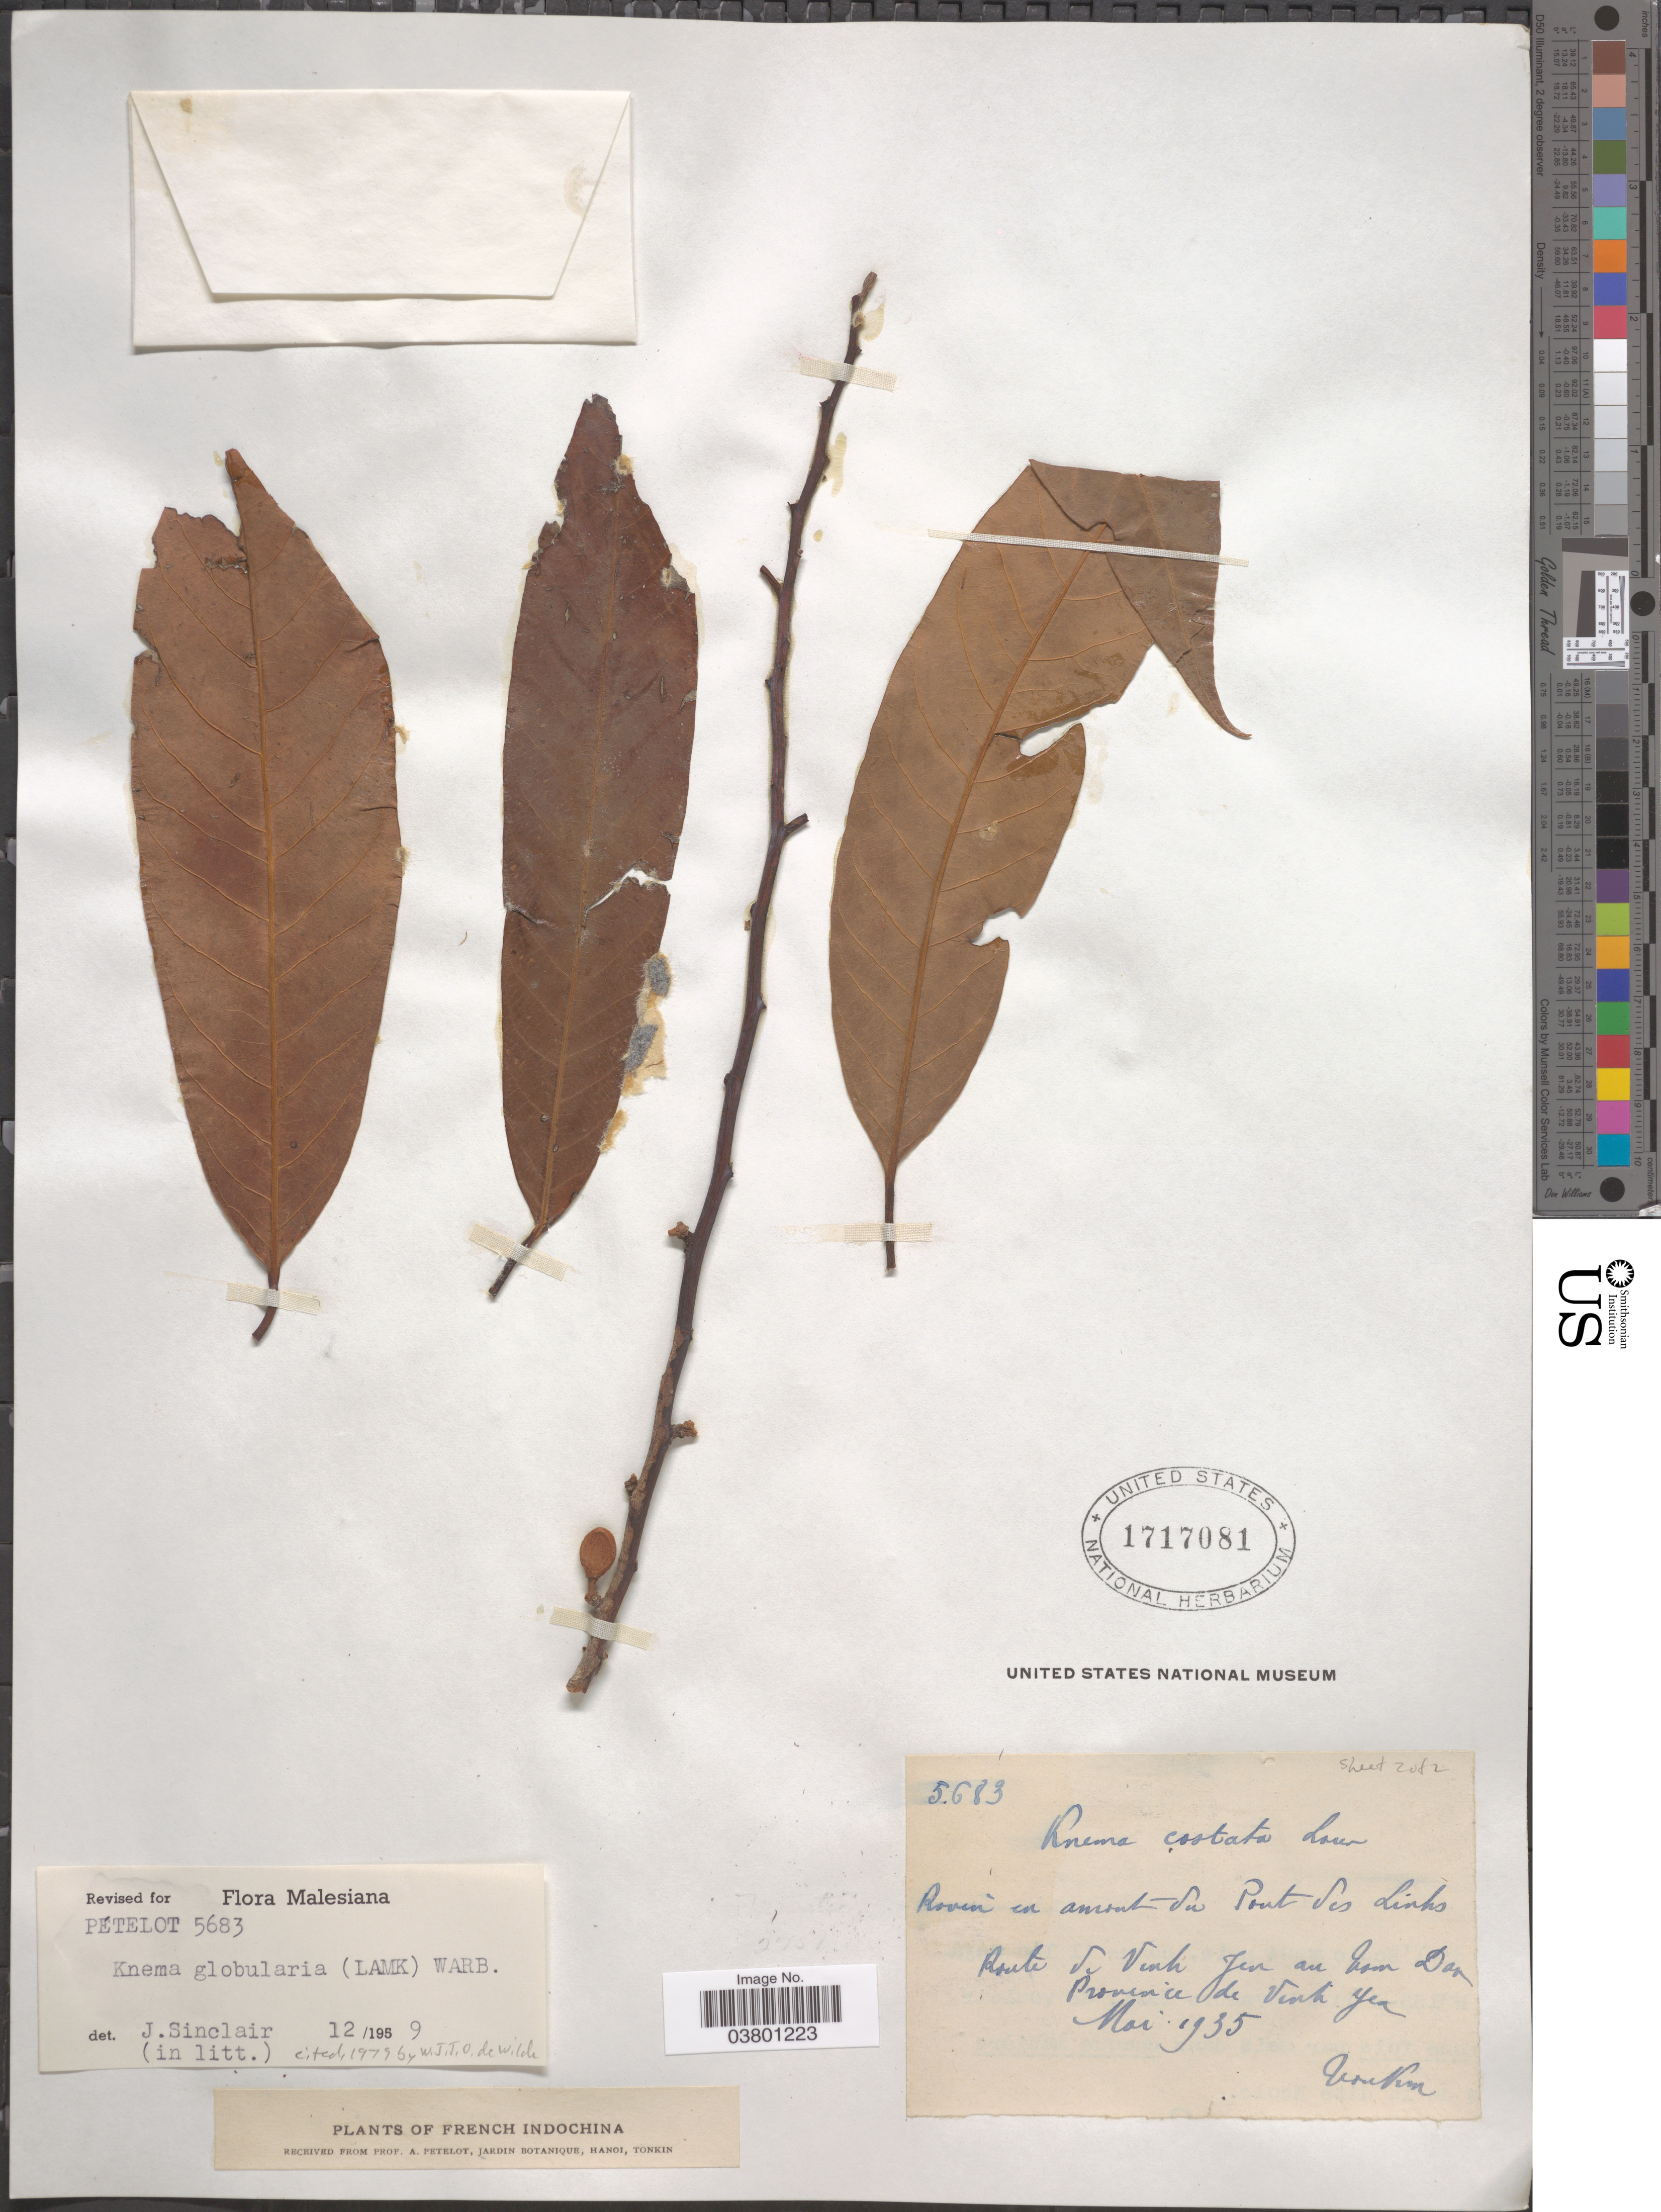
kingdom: Plantae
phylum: Tracheophyta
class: Magnoliopsida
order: Magnoliales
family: Myristicaceae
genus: Knema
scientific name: Knema globularia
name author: (Lam.) Warb.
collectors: P. A. Pételot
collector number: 5683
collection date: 1935-05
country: Vietnam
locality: French Indochina. Ravín en amont du Pont des Links. Route de Vinh Jen au Kam Dan. Province de Vinh Yen.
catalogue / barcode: US 1717081